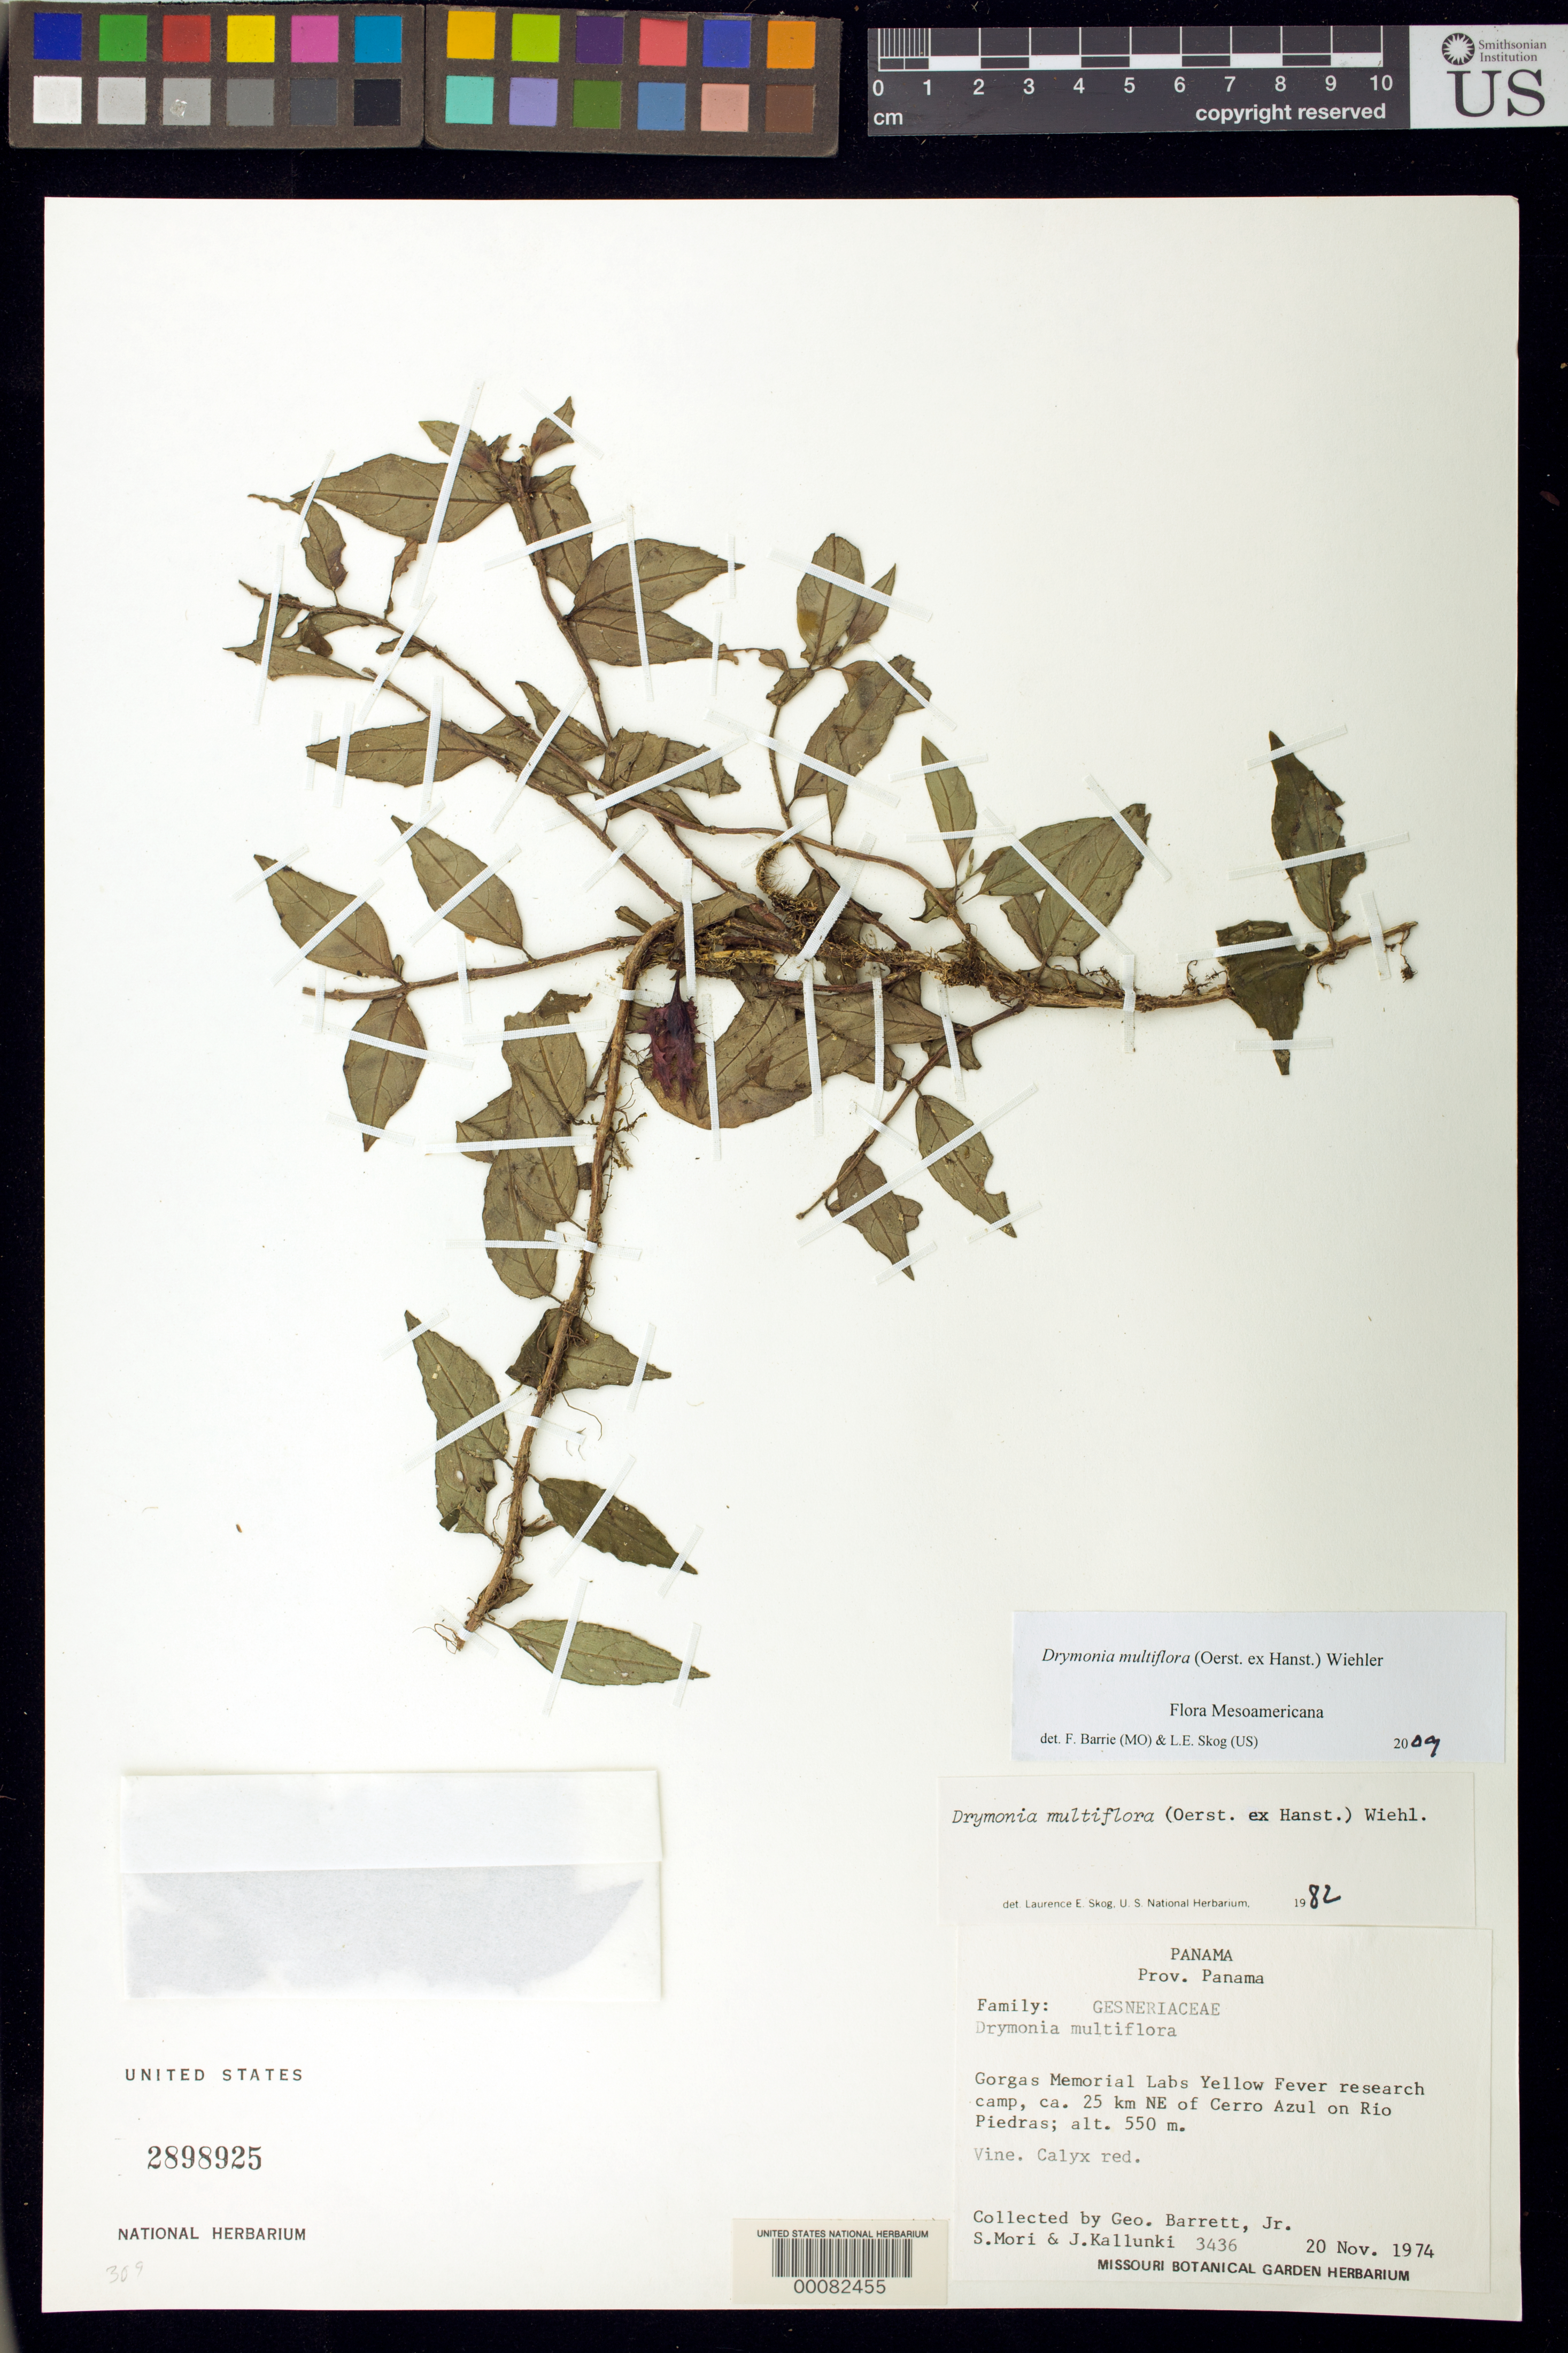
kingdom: Plantae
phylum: Tracheophyta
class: Magnoliopsida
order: Lamiales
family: Gesneriaceae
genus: Drymonia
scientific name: Drymonia multiflora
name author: (Oerst. ex Hanst.) Wiehler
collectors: G. Barrett, S. Mori & J. Kallunki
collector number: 3436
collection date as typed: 20 Nov 1974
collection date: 1974-11-20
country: Panama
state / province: Panamá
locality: Gorgas Memorial Lab Yellow Fever Research camp, about 25 km NE of Cerro Azul on Rio Piedras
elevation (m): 550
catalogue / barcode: US 2898925